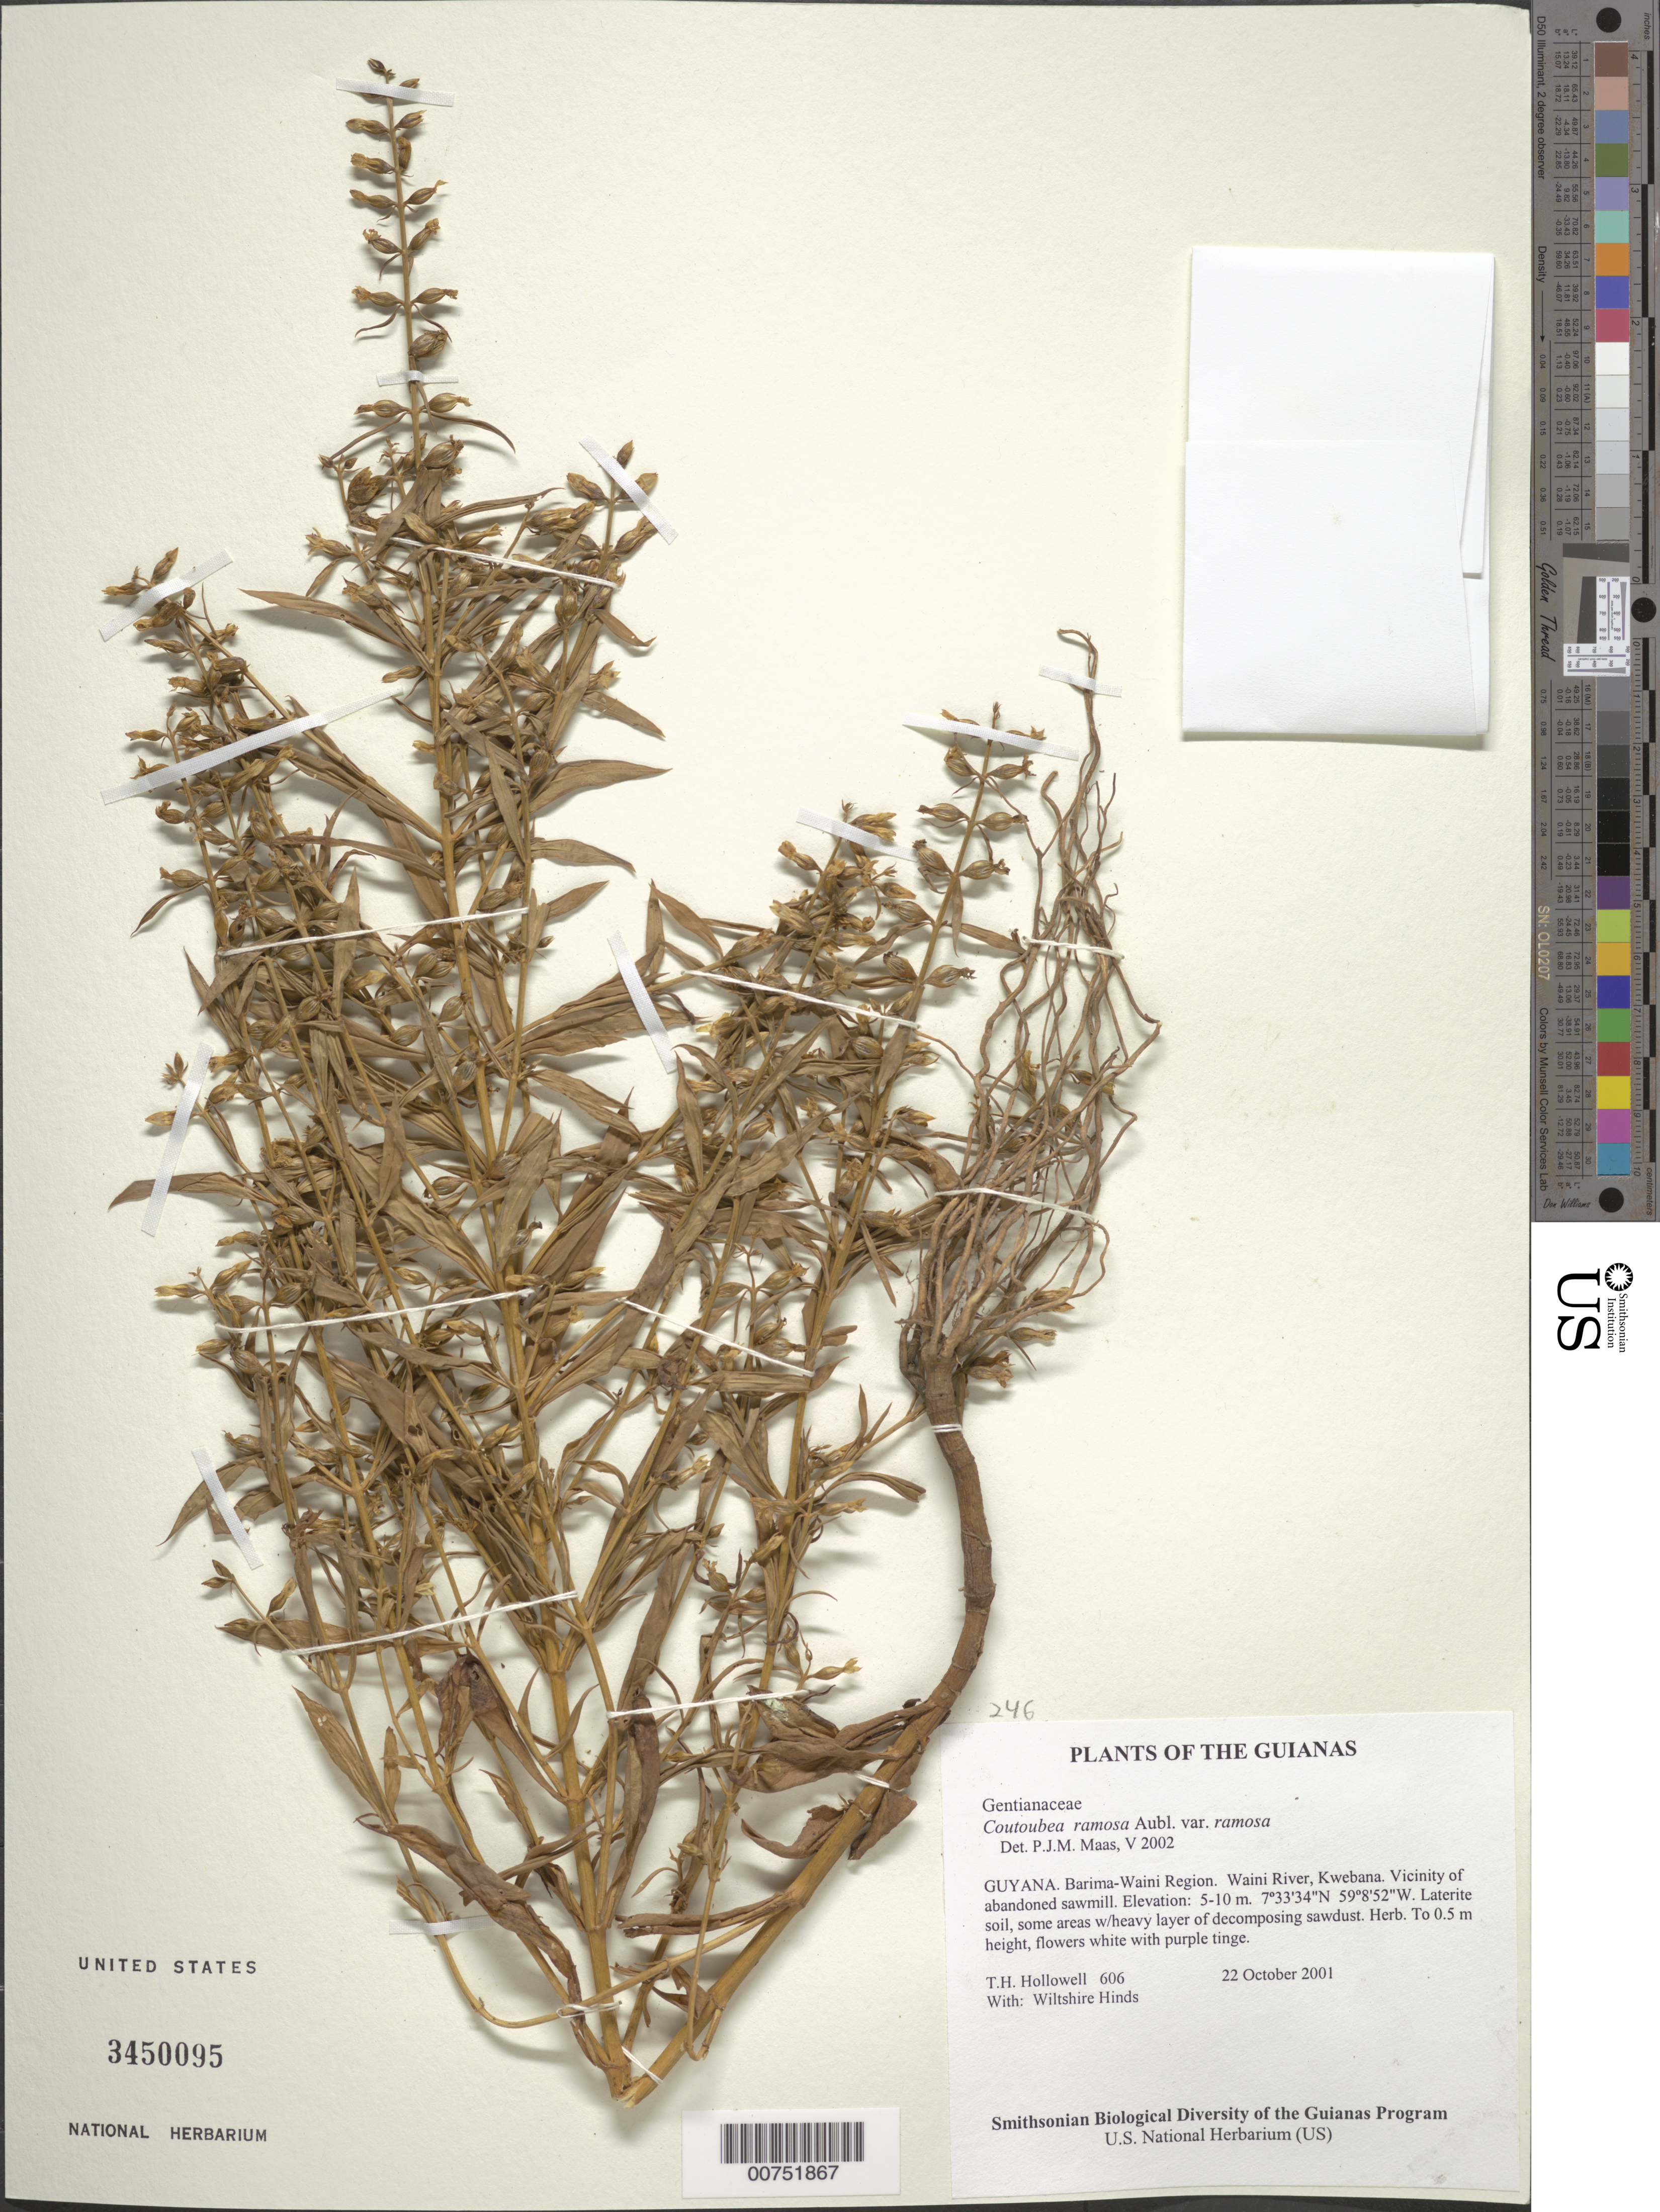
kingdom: Plantae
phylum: Tracheophyta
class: Magnoliopsida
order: Gentianales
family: Gentianaceae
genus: Coutoubea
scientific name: Coutoubea ramosa var. ramosa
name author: Aubl.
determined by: Maas, Paul J. M.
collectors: T. Hollowell & W. Hinds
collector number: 606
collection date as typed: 22 October 2001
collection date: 2001-10-22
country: Guyana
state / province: Barima-Waini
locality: Waini River, Kwebana. Vicinity of abandoned sawmill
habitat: Laterite soil, some areas w/heavy layer of decomposing sawdust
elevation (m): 5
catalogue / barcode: US 3450095